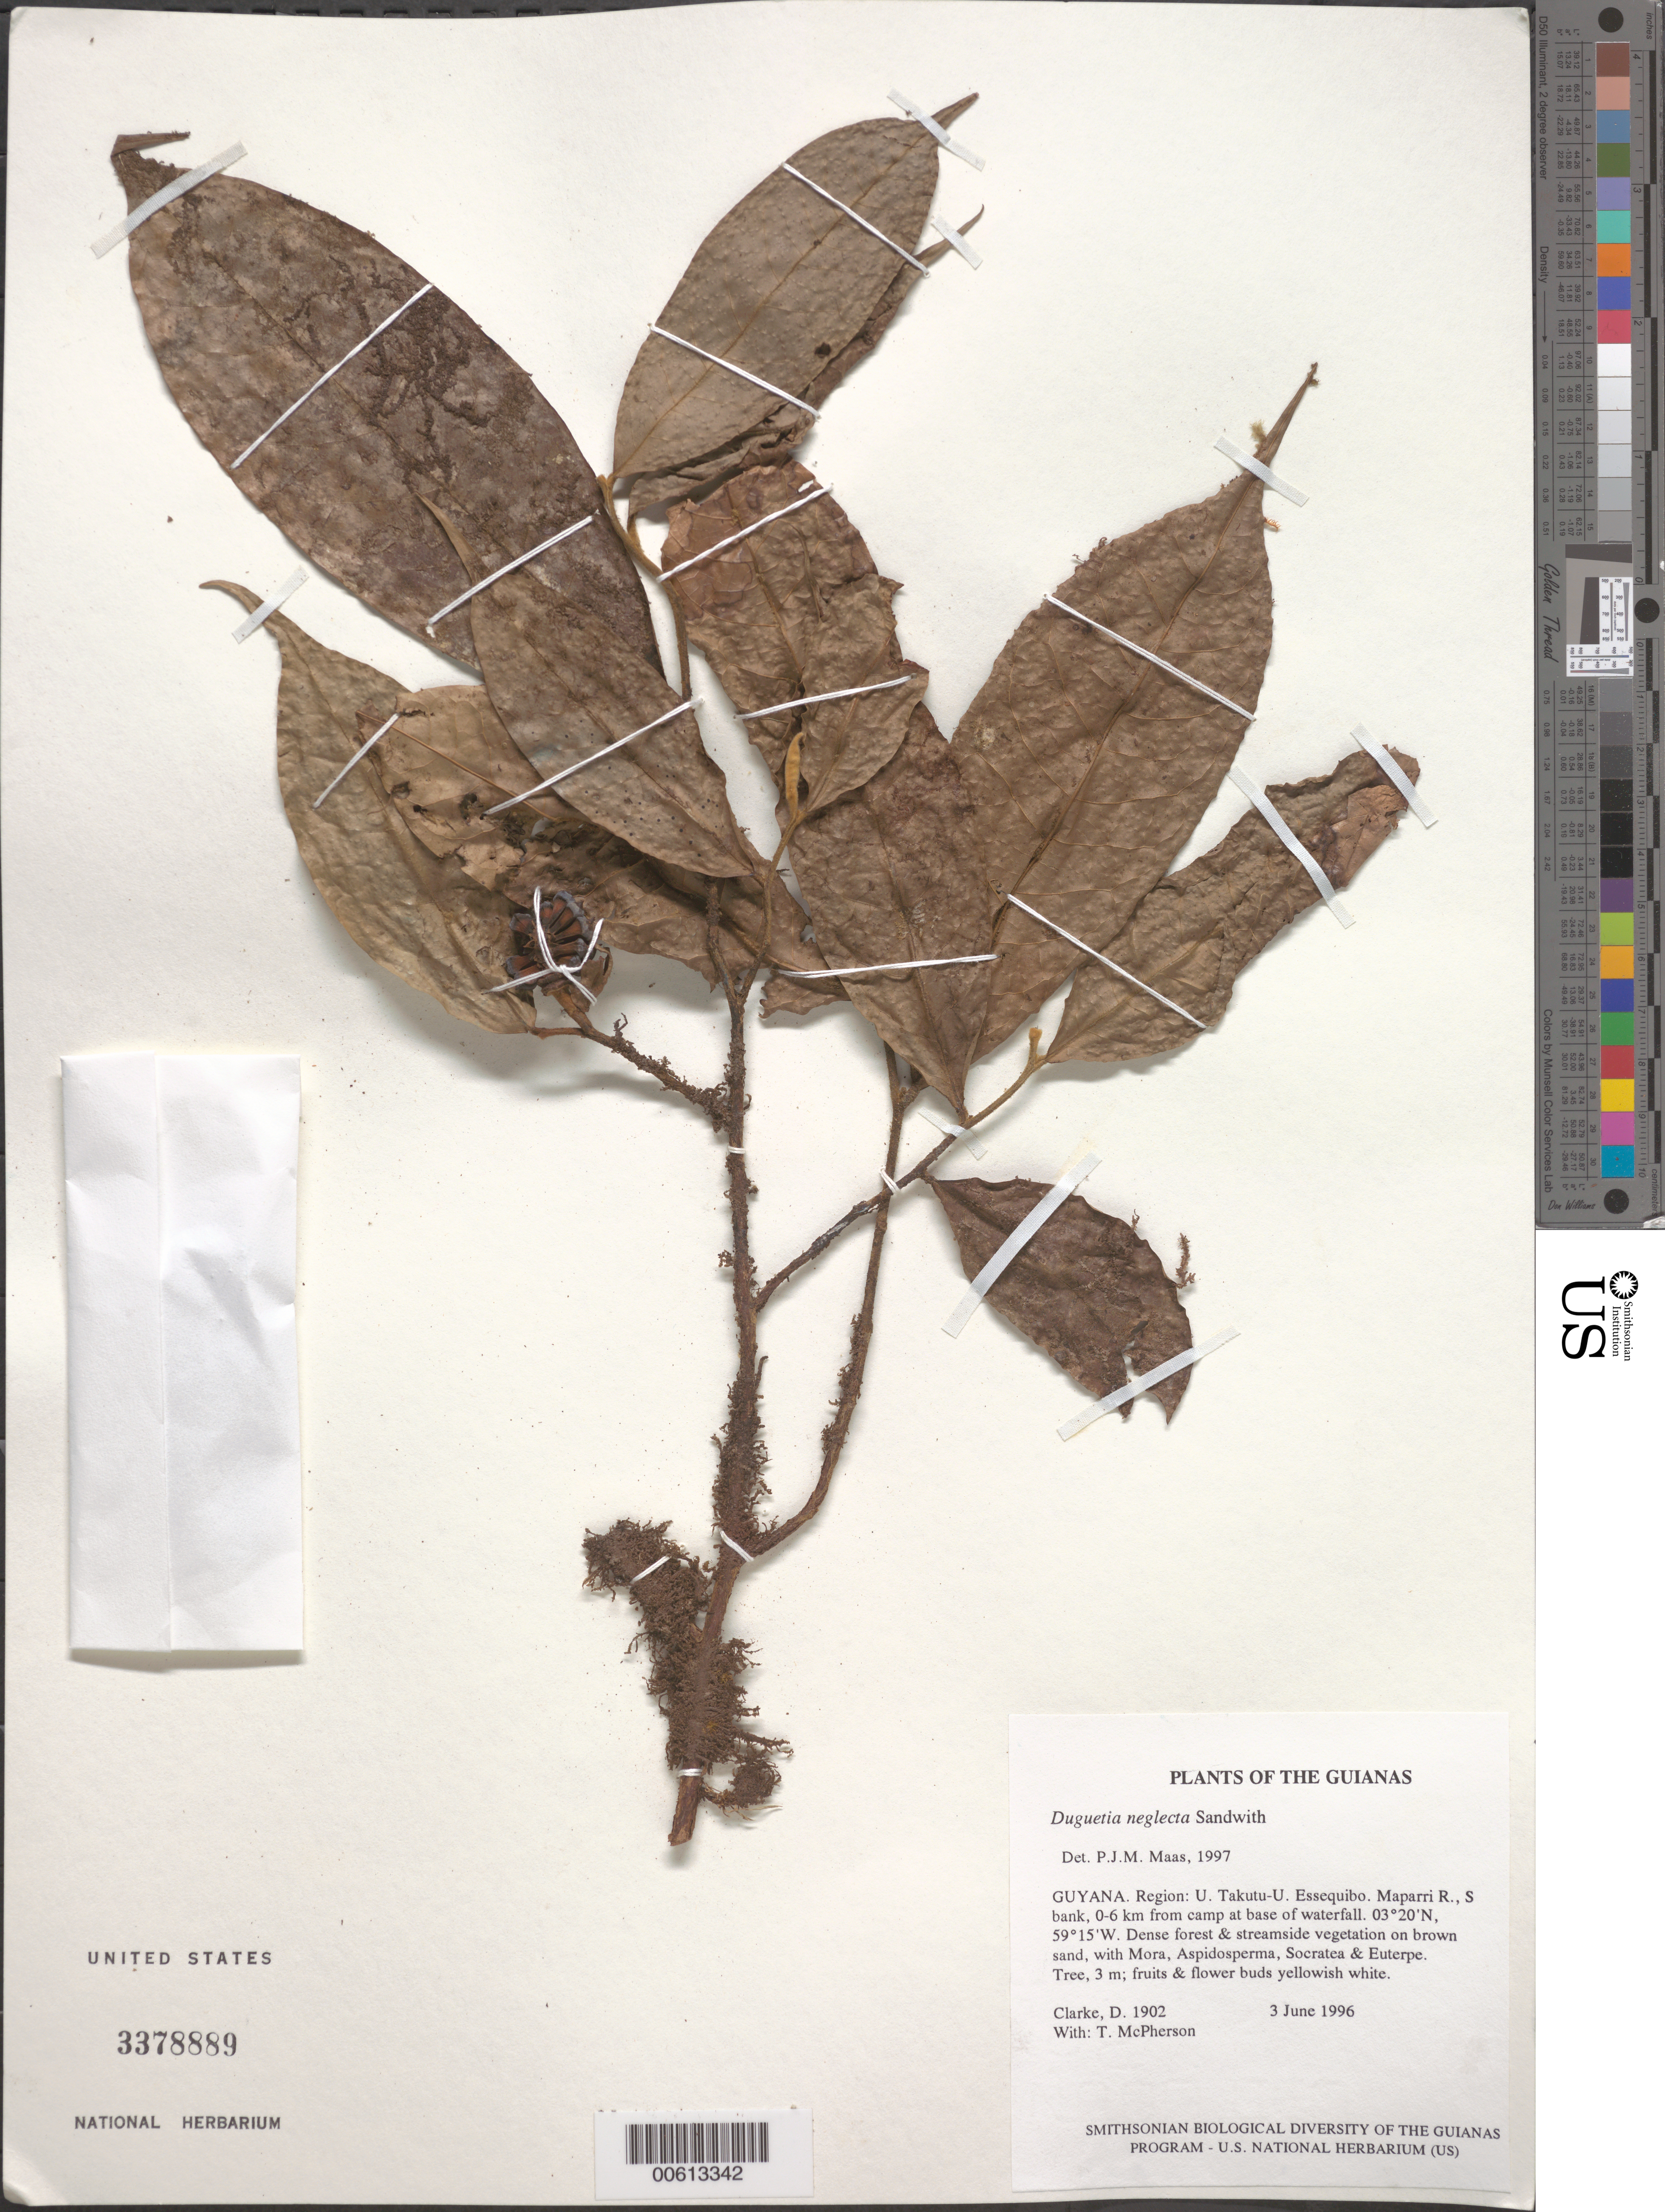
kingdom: Plantae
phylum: Tracheophyta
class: Magnoliopsida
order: Magnoliales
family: Annonaceae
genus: Duguetia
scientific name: Duguetia neglecta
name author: Sandwith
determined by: Maas, Paul J. M.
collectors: H. D. Clarke & T. McPherson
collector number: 1902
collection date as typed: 3 June 1996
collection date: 1996-06-03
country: Guyana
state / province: U. Takutu-U. Essequibo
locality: Maparri R., S bank, 0-6 km from camp at base of waterfall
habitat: Dense forest & streamside vegetation on brown sand, with Mora, Aspidosperma, Socratea & Euterpe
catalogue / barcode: US 3378889